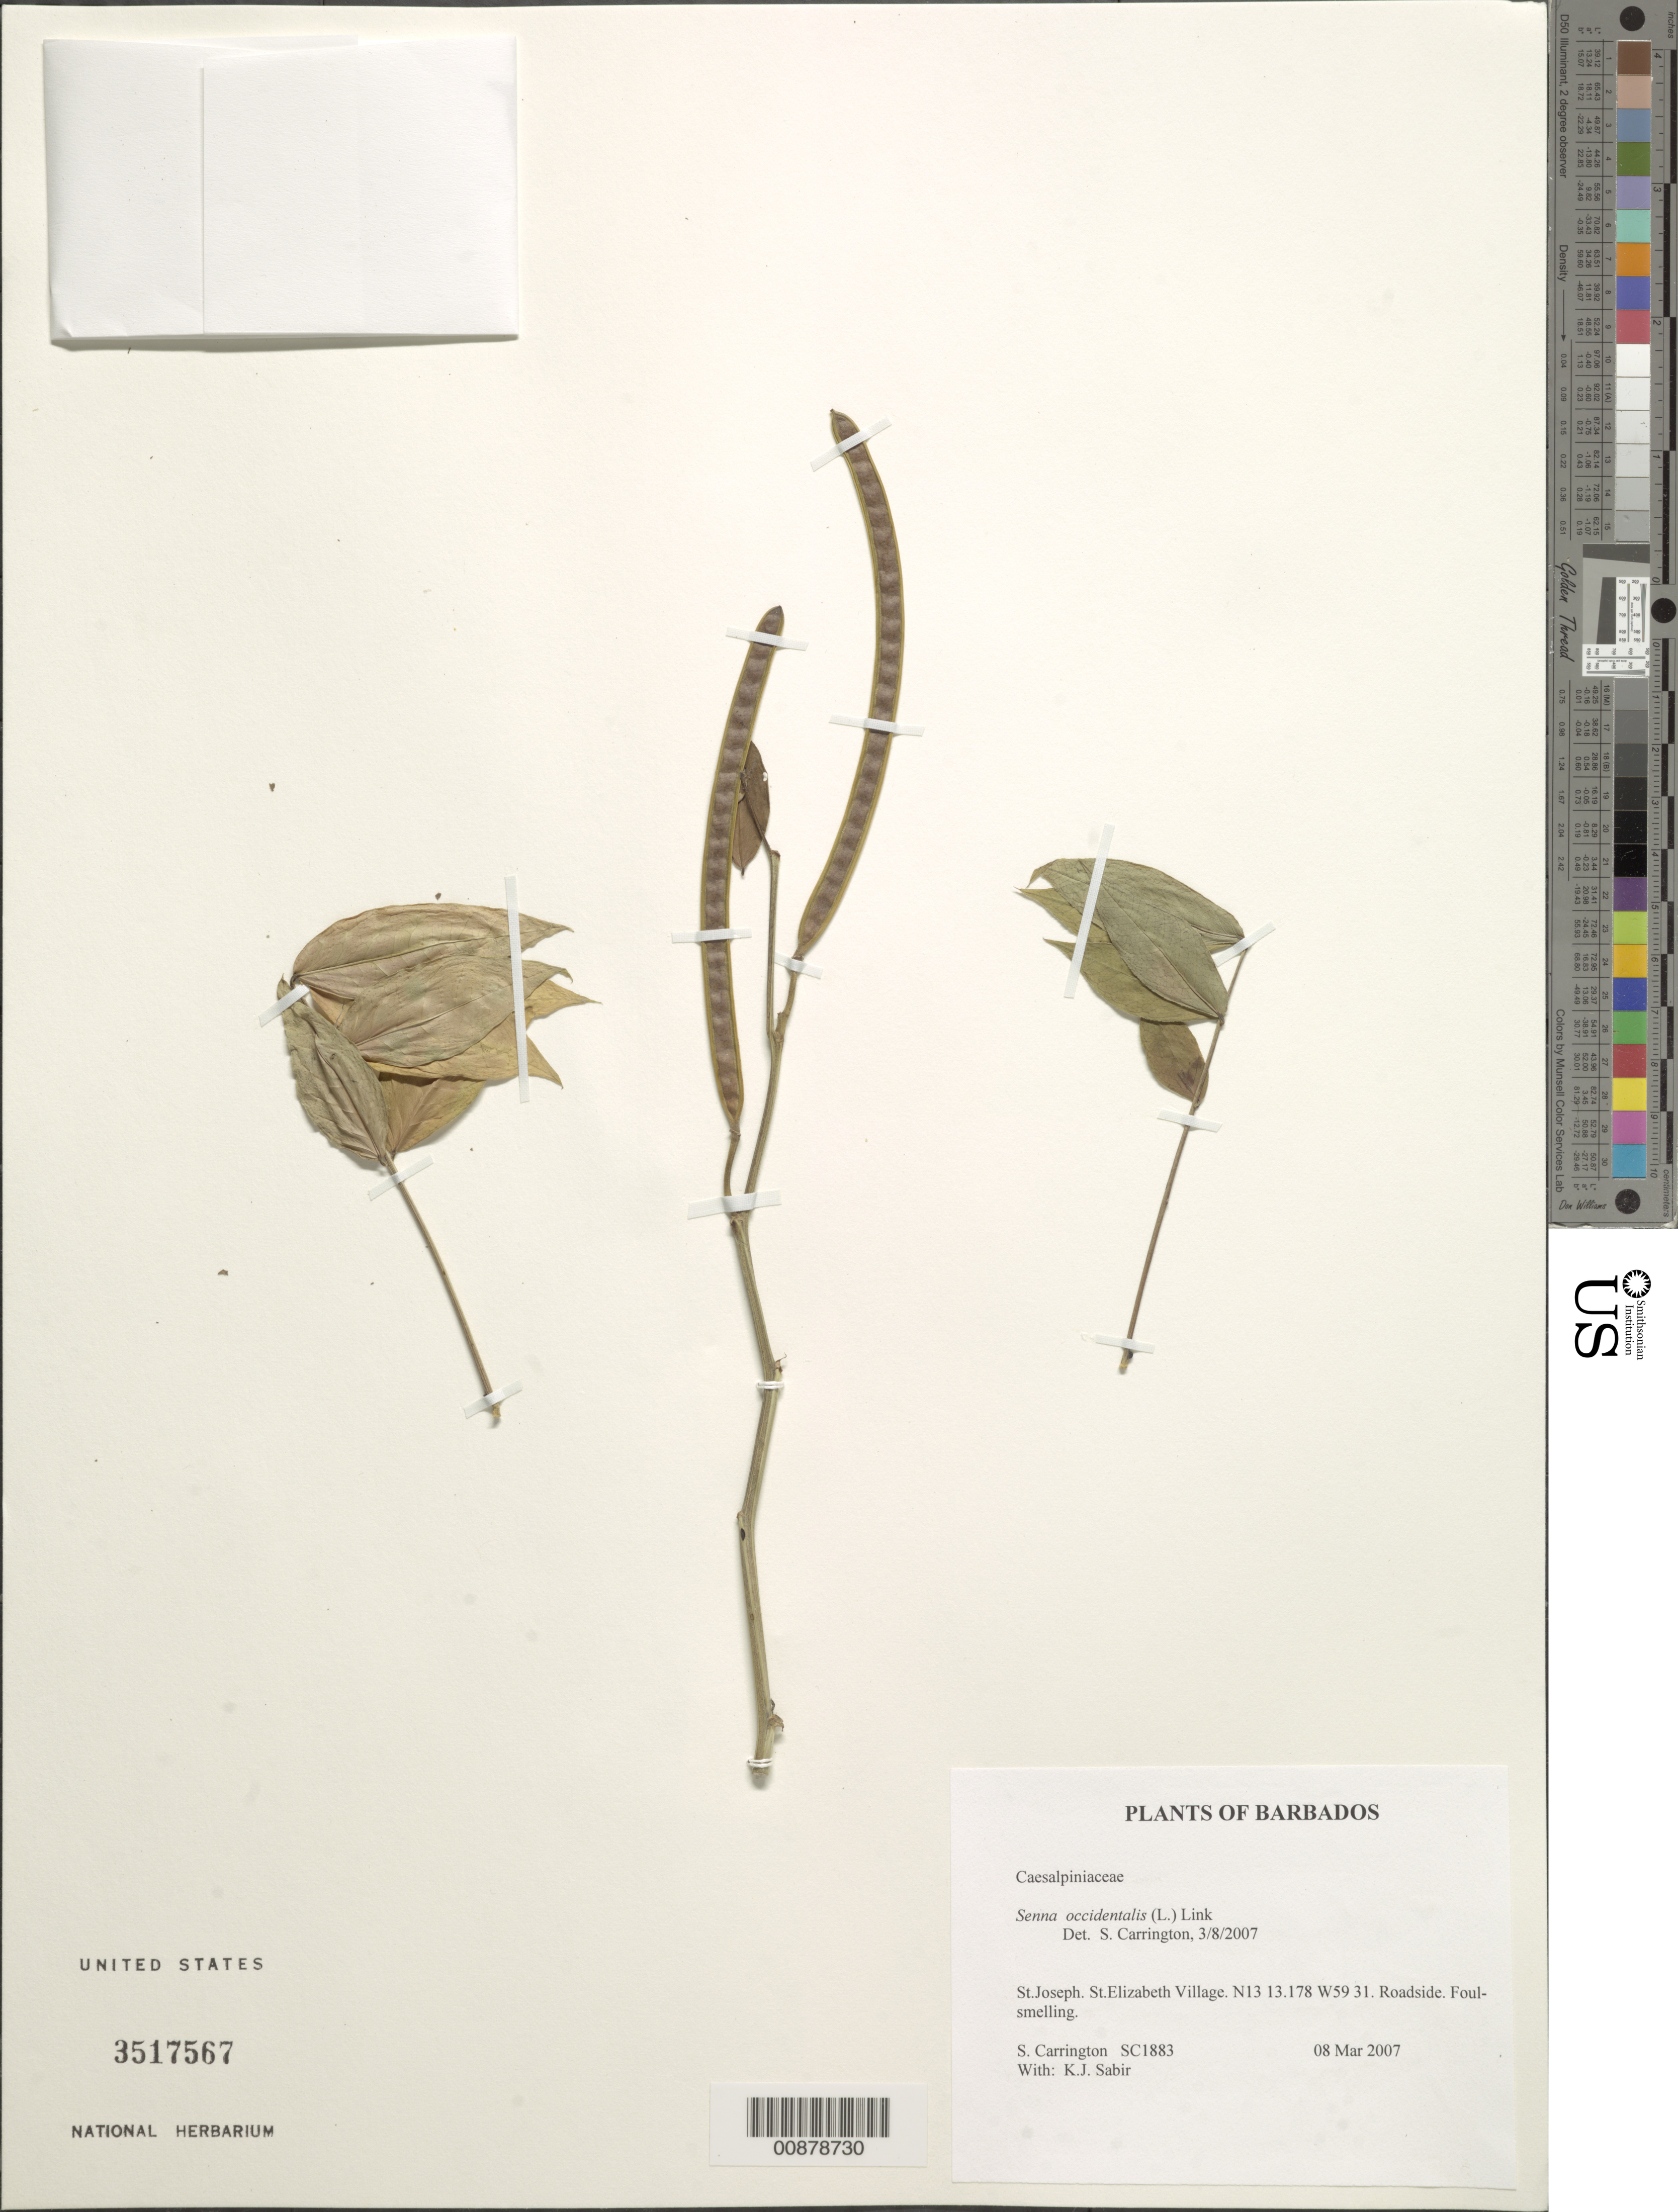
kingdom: Plantae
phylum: Tracheophyta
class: Magnoliopsida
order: Fabales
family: Fabaceae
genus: Senna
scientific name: Senna occidentalis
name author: (L.) Link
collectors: C. M. S. Carrington & K. Sabir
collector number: SC 1883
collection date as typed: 08 Mar 2007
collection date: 2007-03-08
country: Barbados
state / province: Saint Joseph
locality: St.Elizabeth Village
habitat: Roadside.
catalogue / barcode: US 3517567